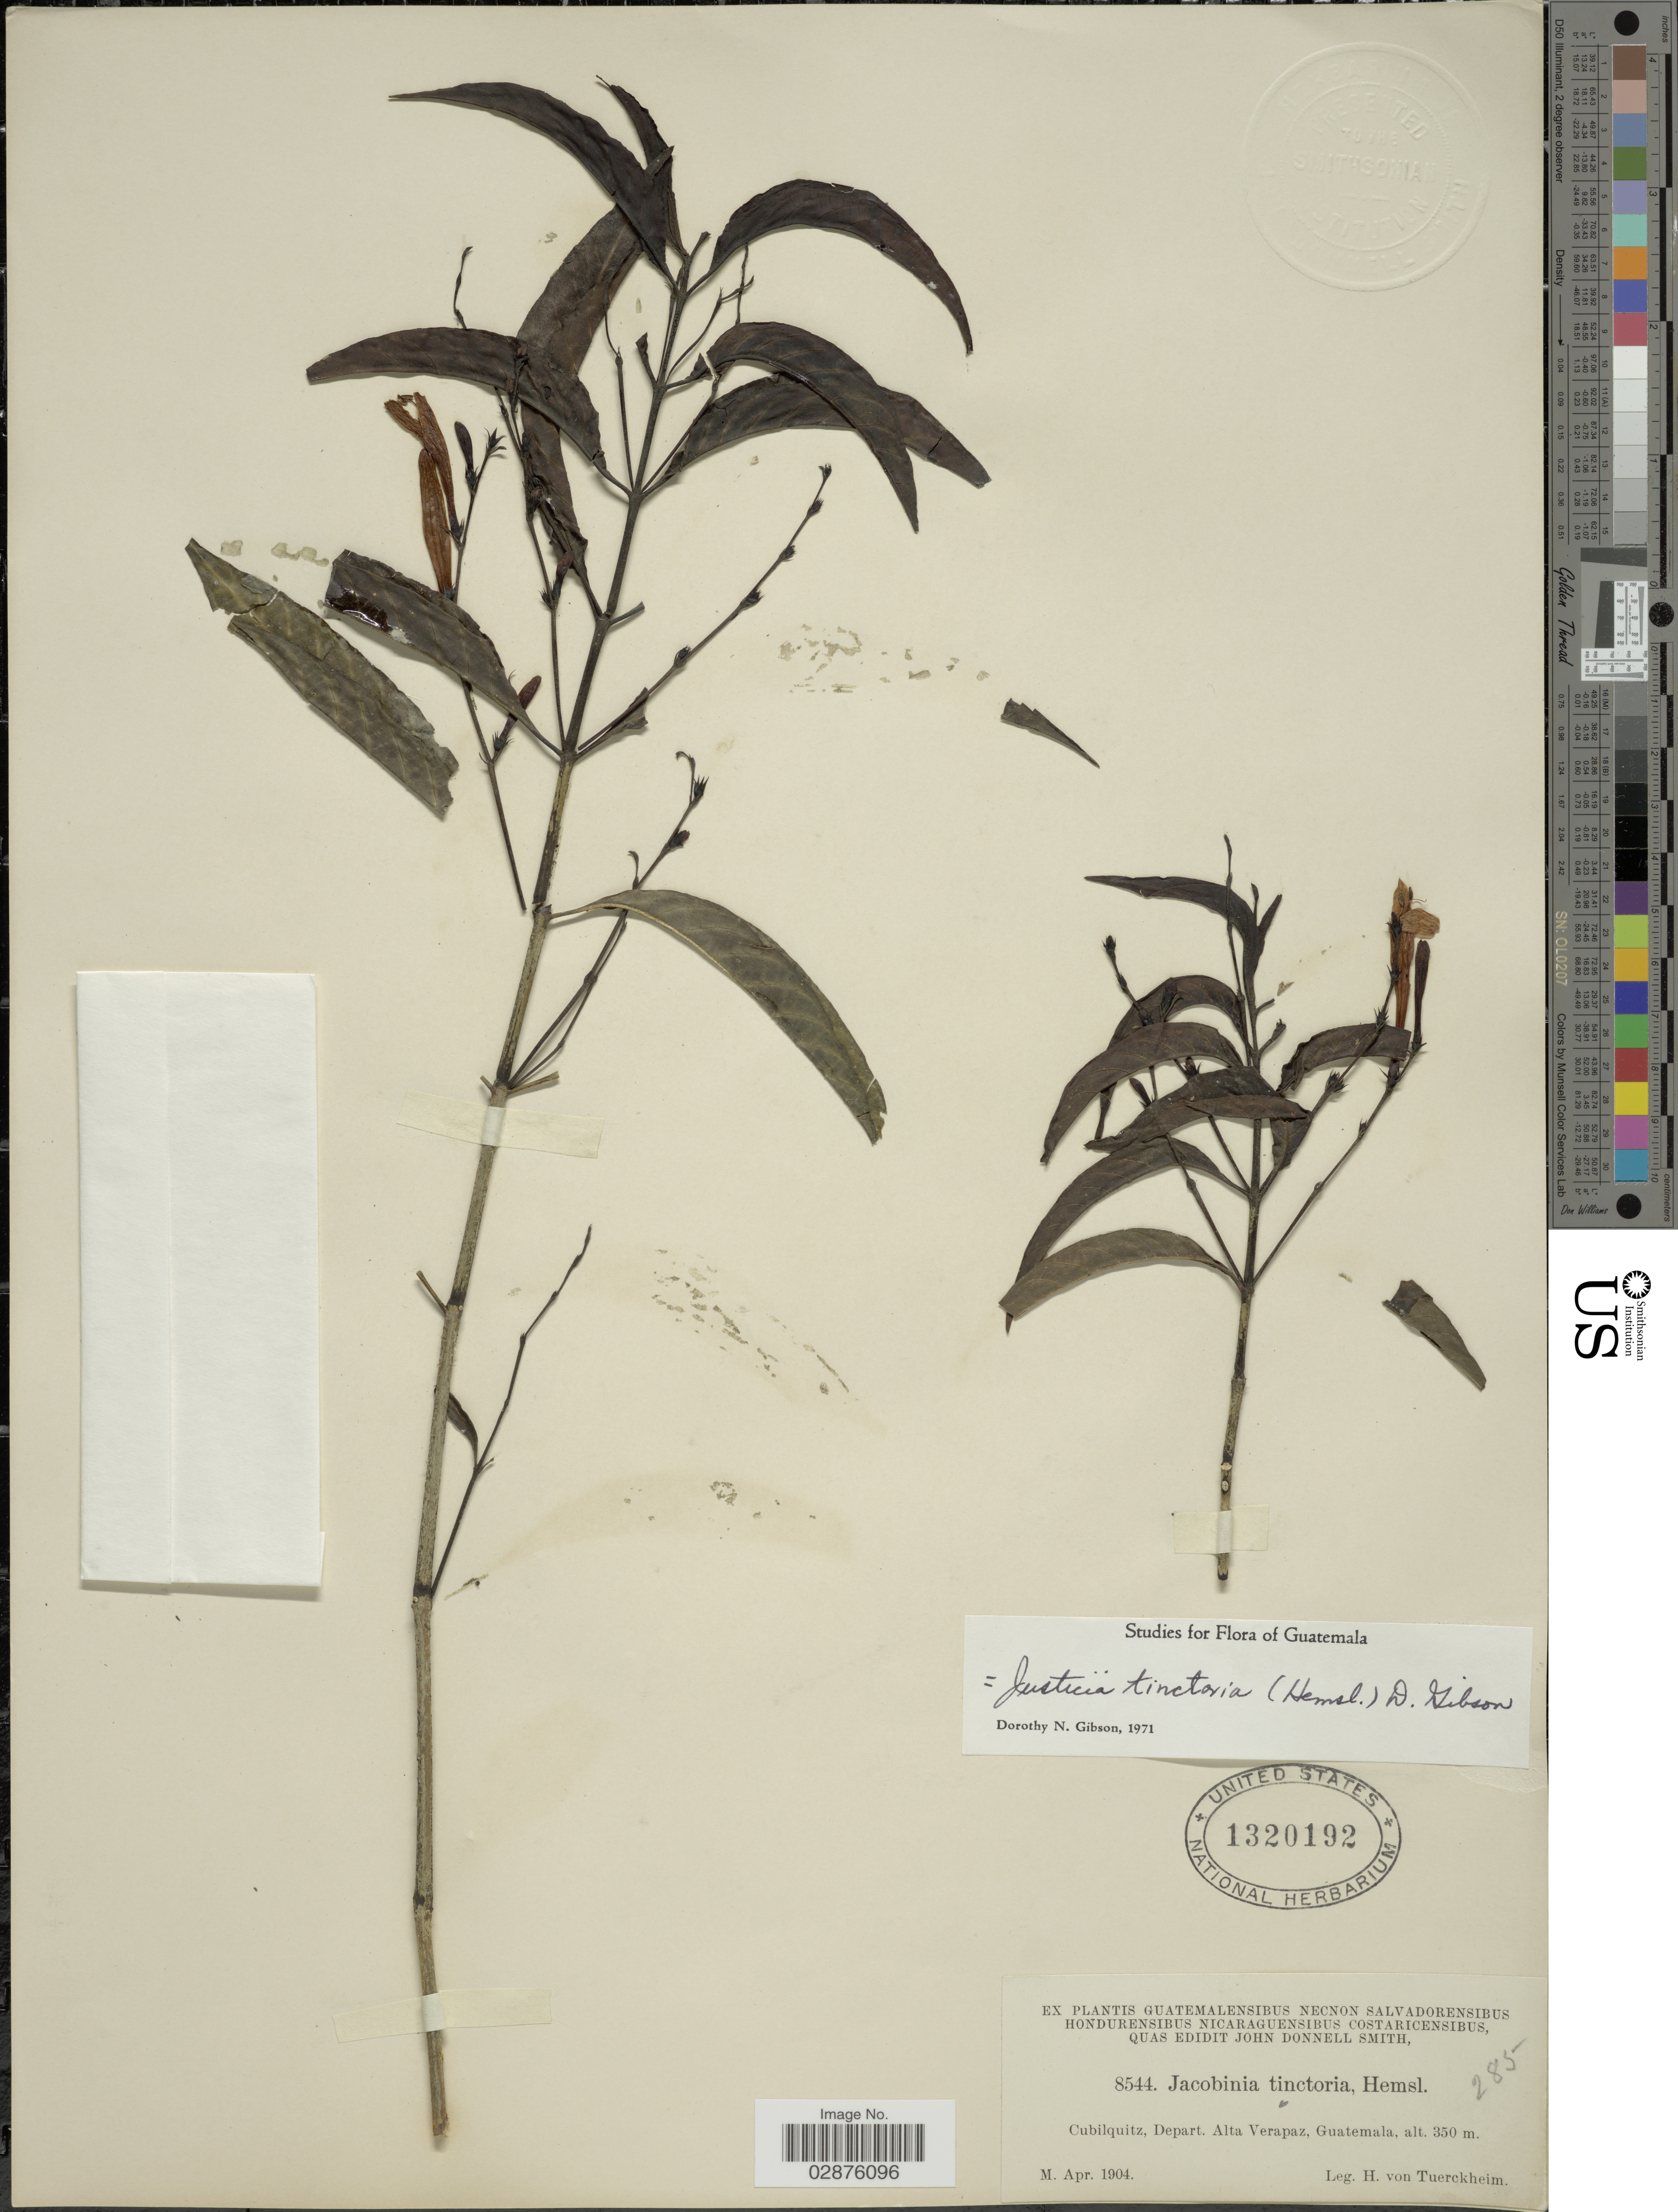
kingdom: Plantae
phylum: Tracheophyta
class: Magnoliopsida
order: Lamiales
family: Acanthaceae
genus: Justicia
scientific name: Justicia colorifera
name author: V.A.W. Graham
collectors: H. von Türckheim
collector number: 8544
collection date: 1904-04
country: Guatemala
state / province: Alta Verapaz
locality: Cubilquitz, Depart. Alta Verapaz, Guatemala.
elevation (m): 350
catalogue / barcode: US 1320192